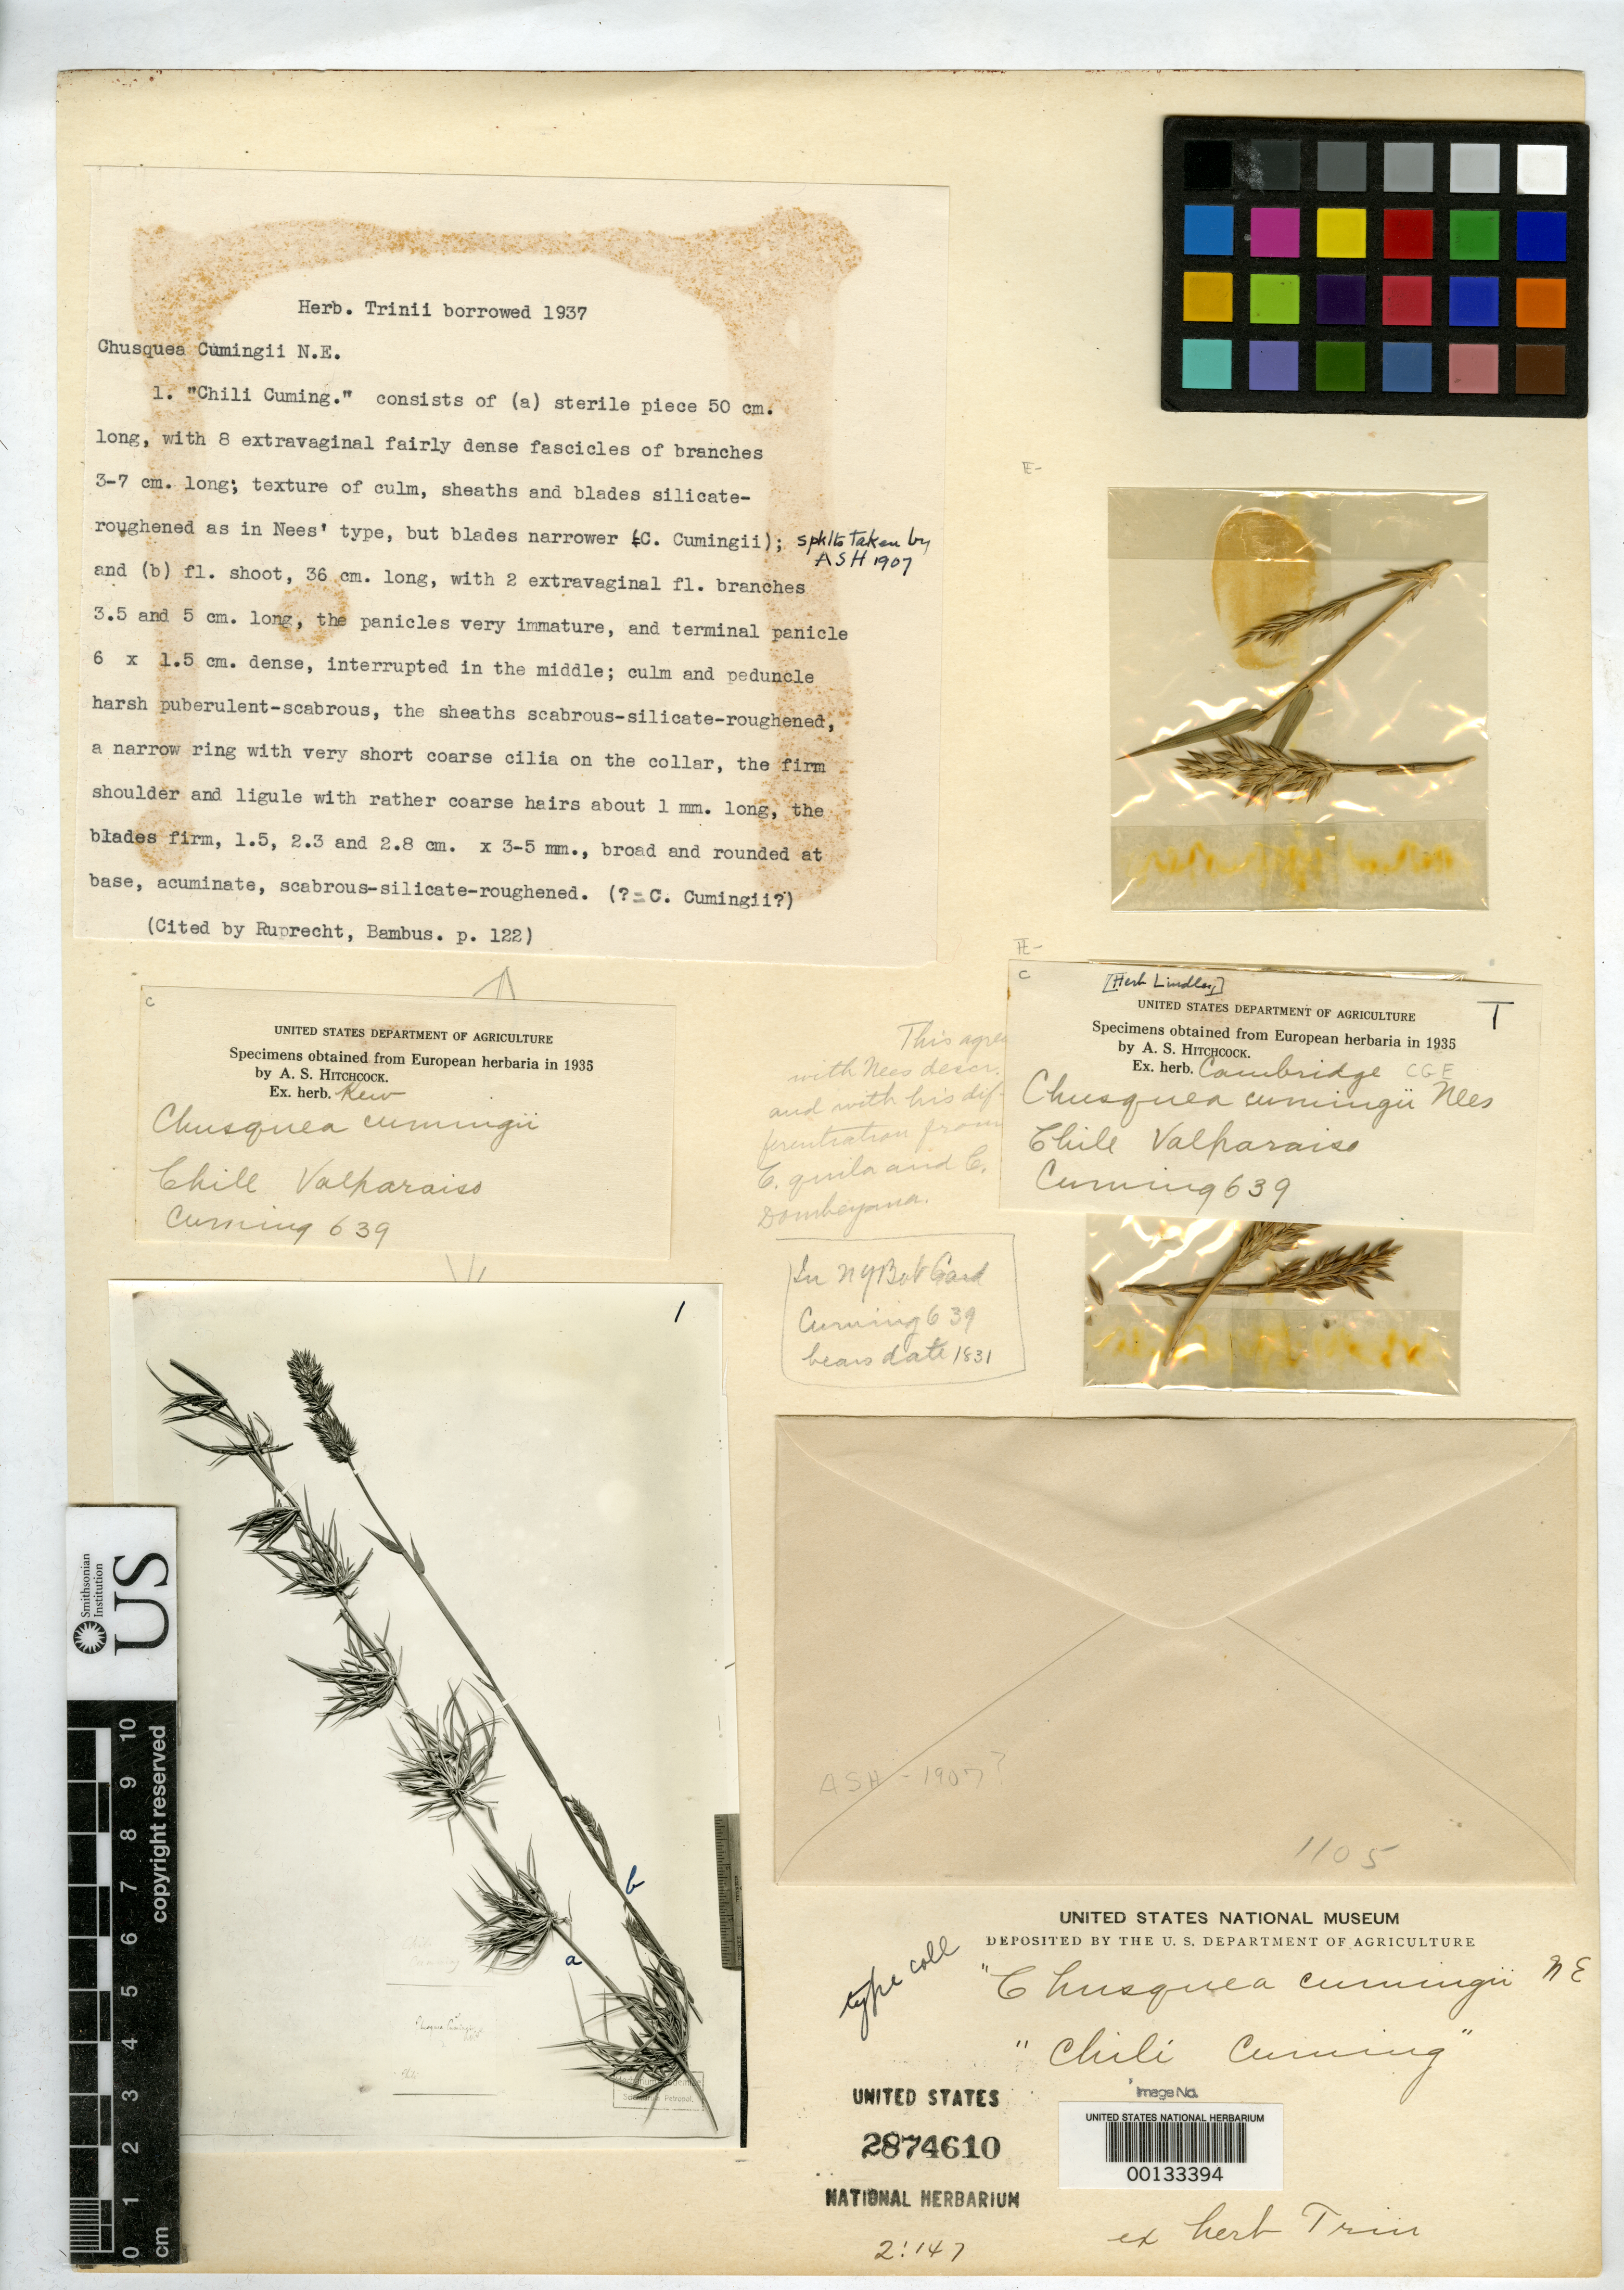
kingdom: Plantae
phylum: Tracheophyta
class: Liliopsida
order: Poales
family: Poaceae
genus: Chusquea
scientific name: Chusquea cumingii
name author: Nees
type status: Type Material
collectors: H. Cuming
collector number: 639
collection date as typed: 1831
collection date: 1831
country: Chile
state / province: Valparaíso (V)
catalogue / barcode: US 2874610